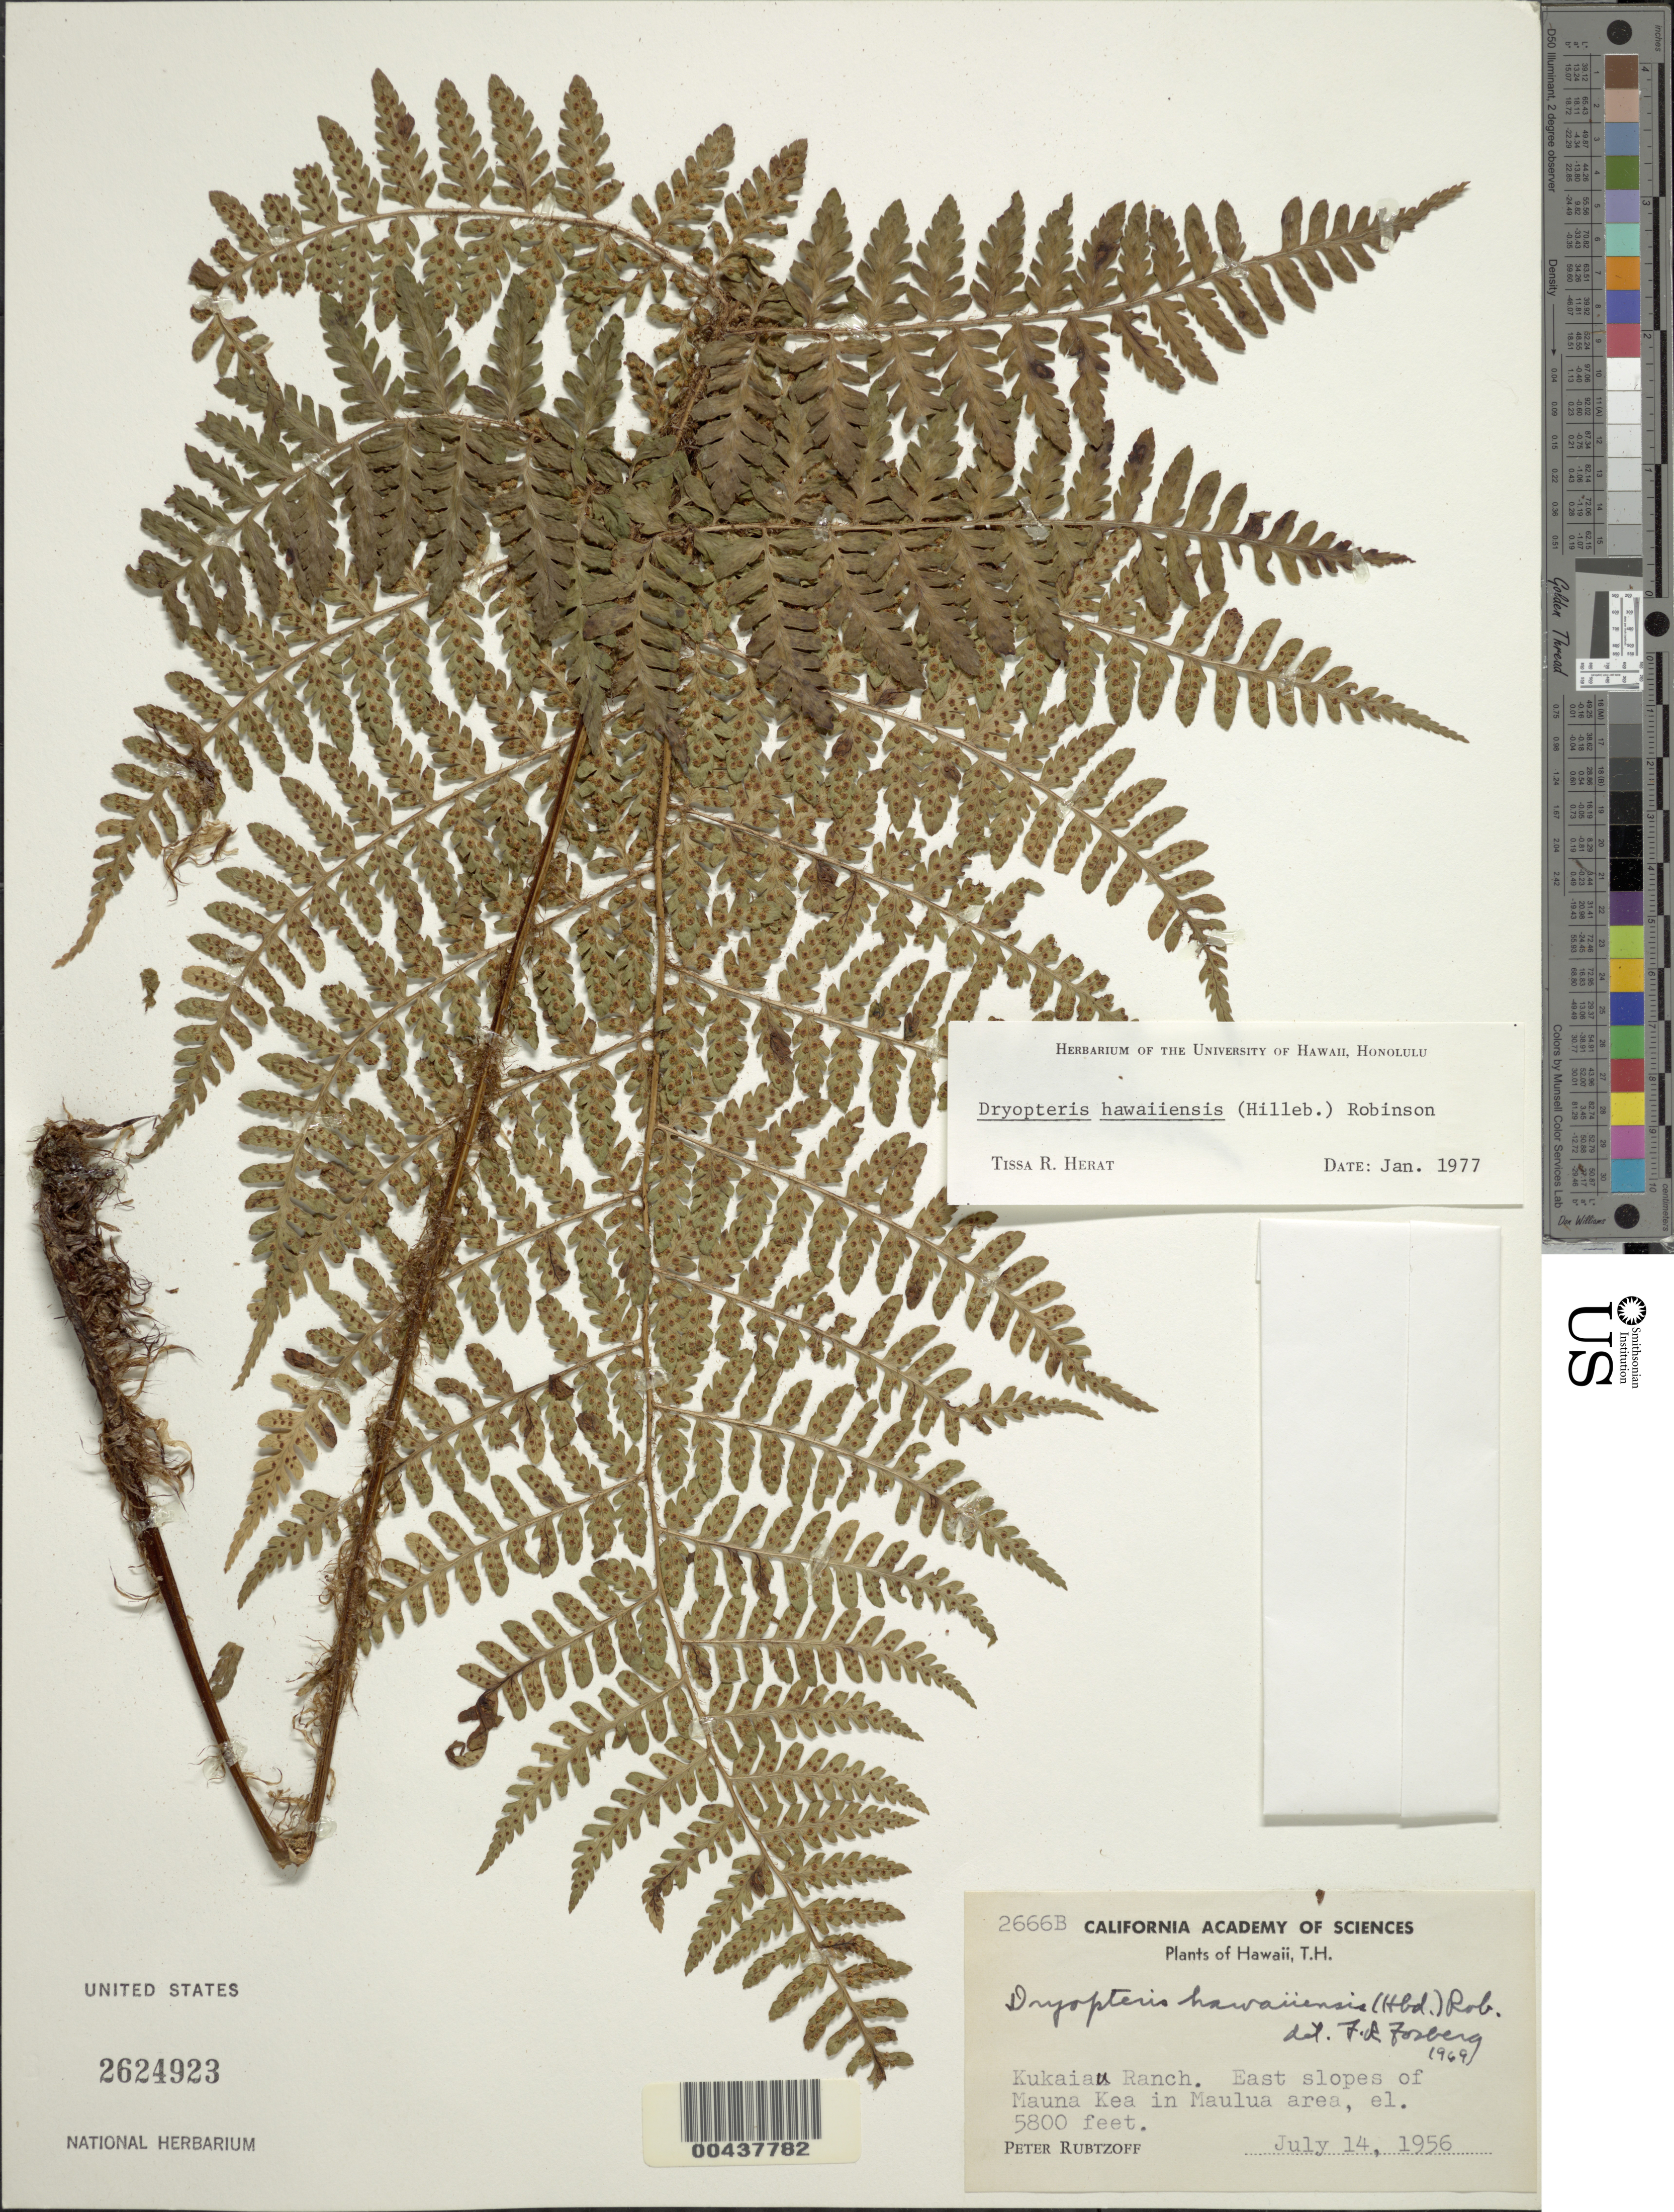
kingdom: Plantae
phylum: Tracheophyta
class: Polypodiopsida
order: Polypodiales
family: Dryopteridaceae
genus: Dryopteris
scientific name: Dryopteris hawaiiensis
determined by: Herat, T. R.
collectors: P. Rubtzoff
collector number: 2666b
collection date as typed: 14 Jul 1956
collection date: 1956-07-14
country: United States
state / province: Hawaii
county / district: Hawaii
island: Hawaii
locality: Kukaiau Ranch, E slopes of Mauna Kea in Maulua area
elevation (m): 1768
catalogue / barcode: US 2624923